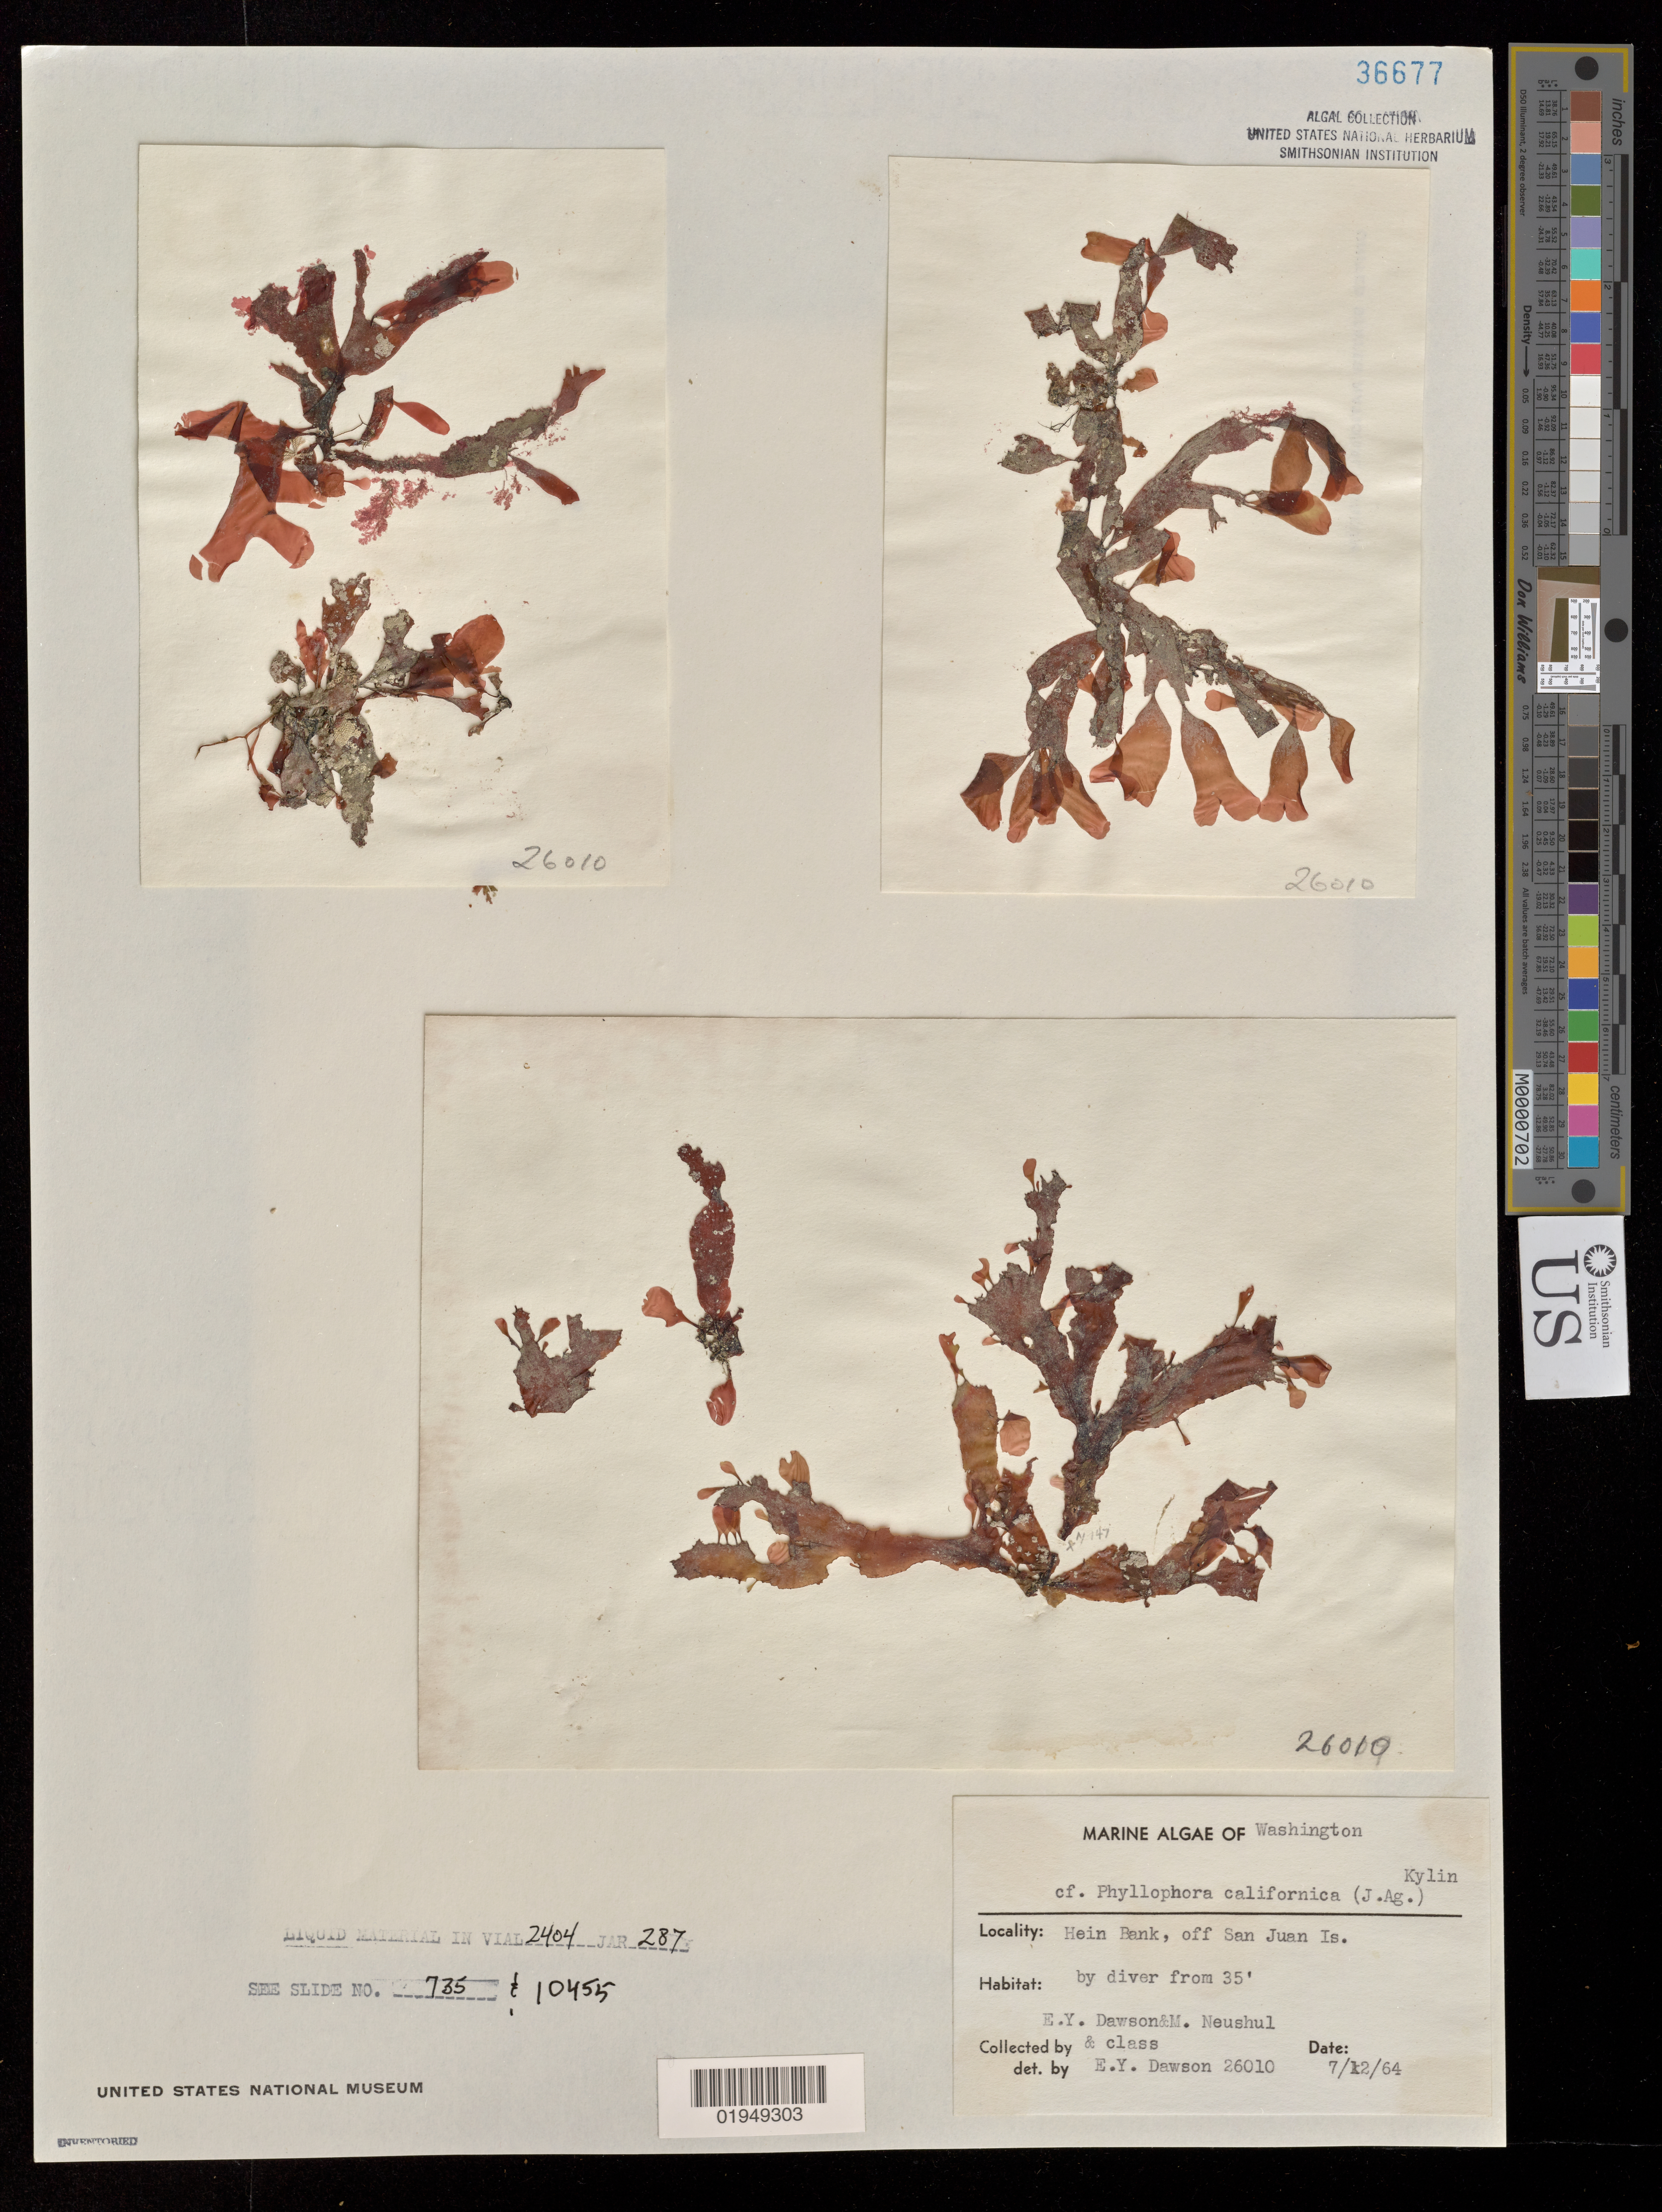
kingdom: Plantae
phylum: Rhodophyta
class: Florideophyceae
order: Gigartinales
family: Phyllophoraceae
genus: Ozophora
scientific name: Ozophora clevelandii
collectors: E. Y. Dawson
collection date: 1964-07-12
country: United States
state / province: Washington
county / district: San Juan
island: San Juan Island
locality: hein Bank, off San Juan Island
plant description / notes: See microslide #10455.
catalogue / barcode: US 36677